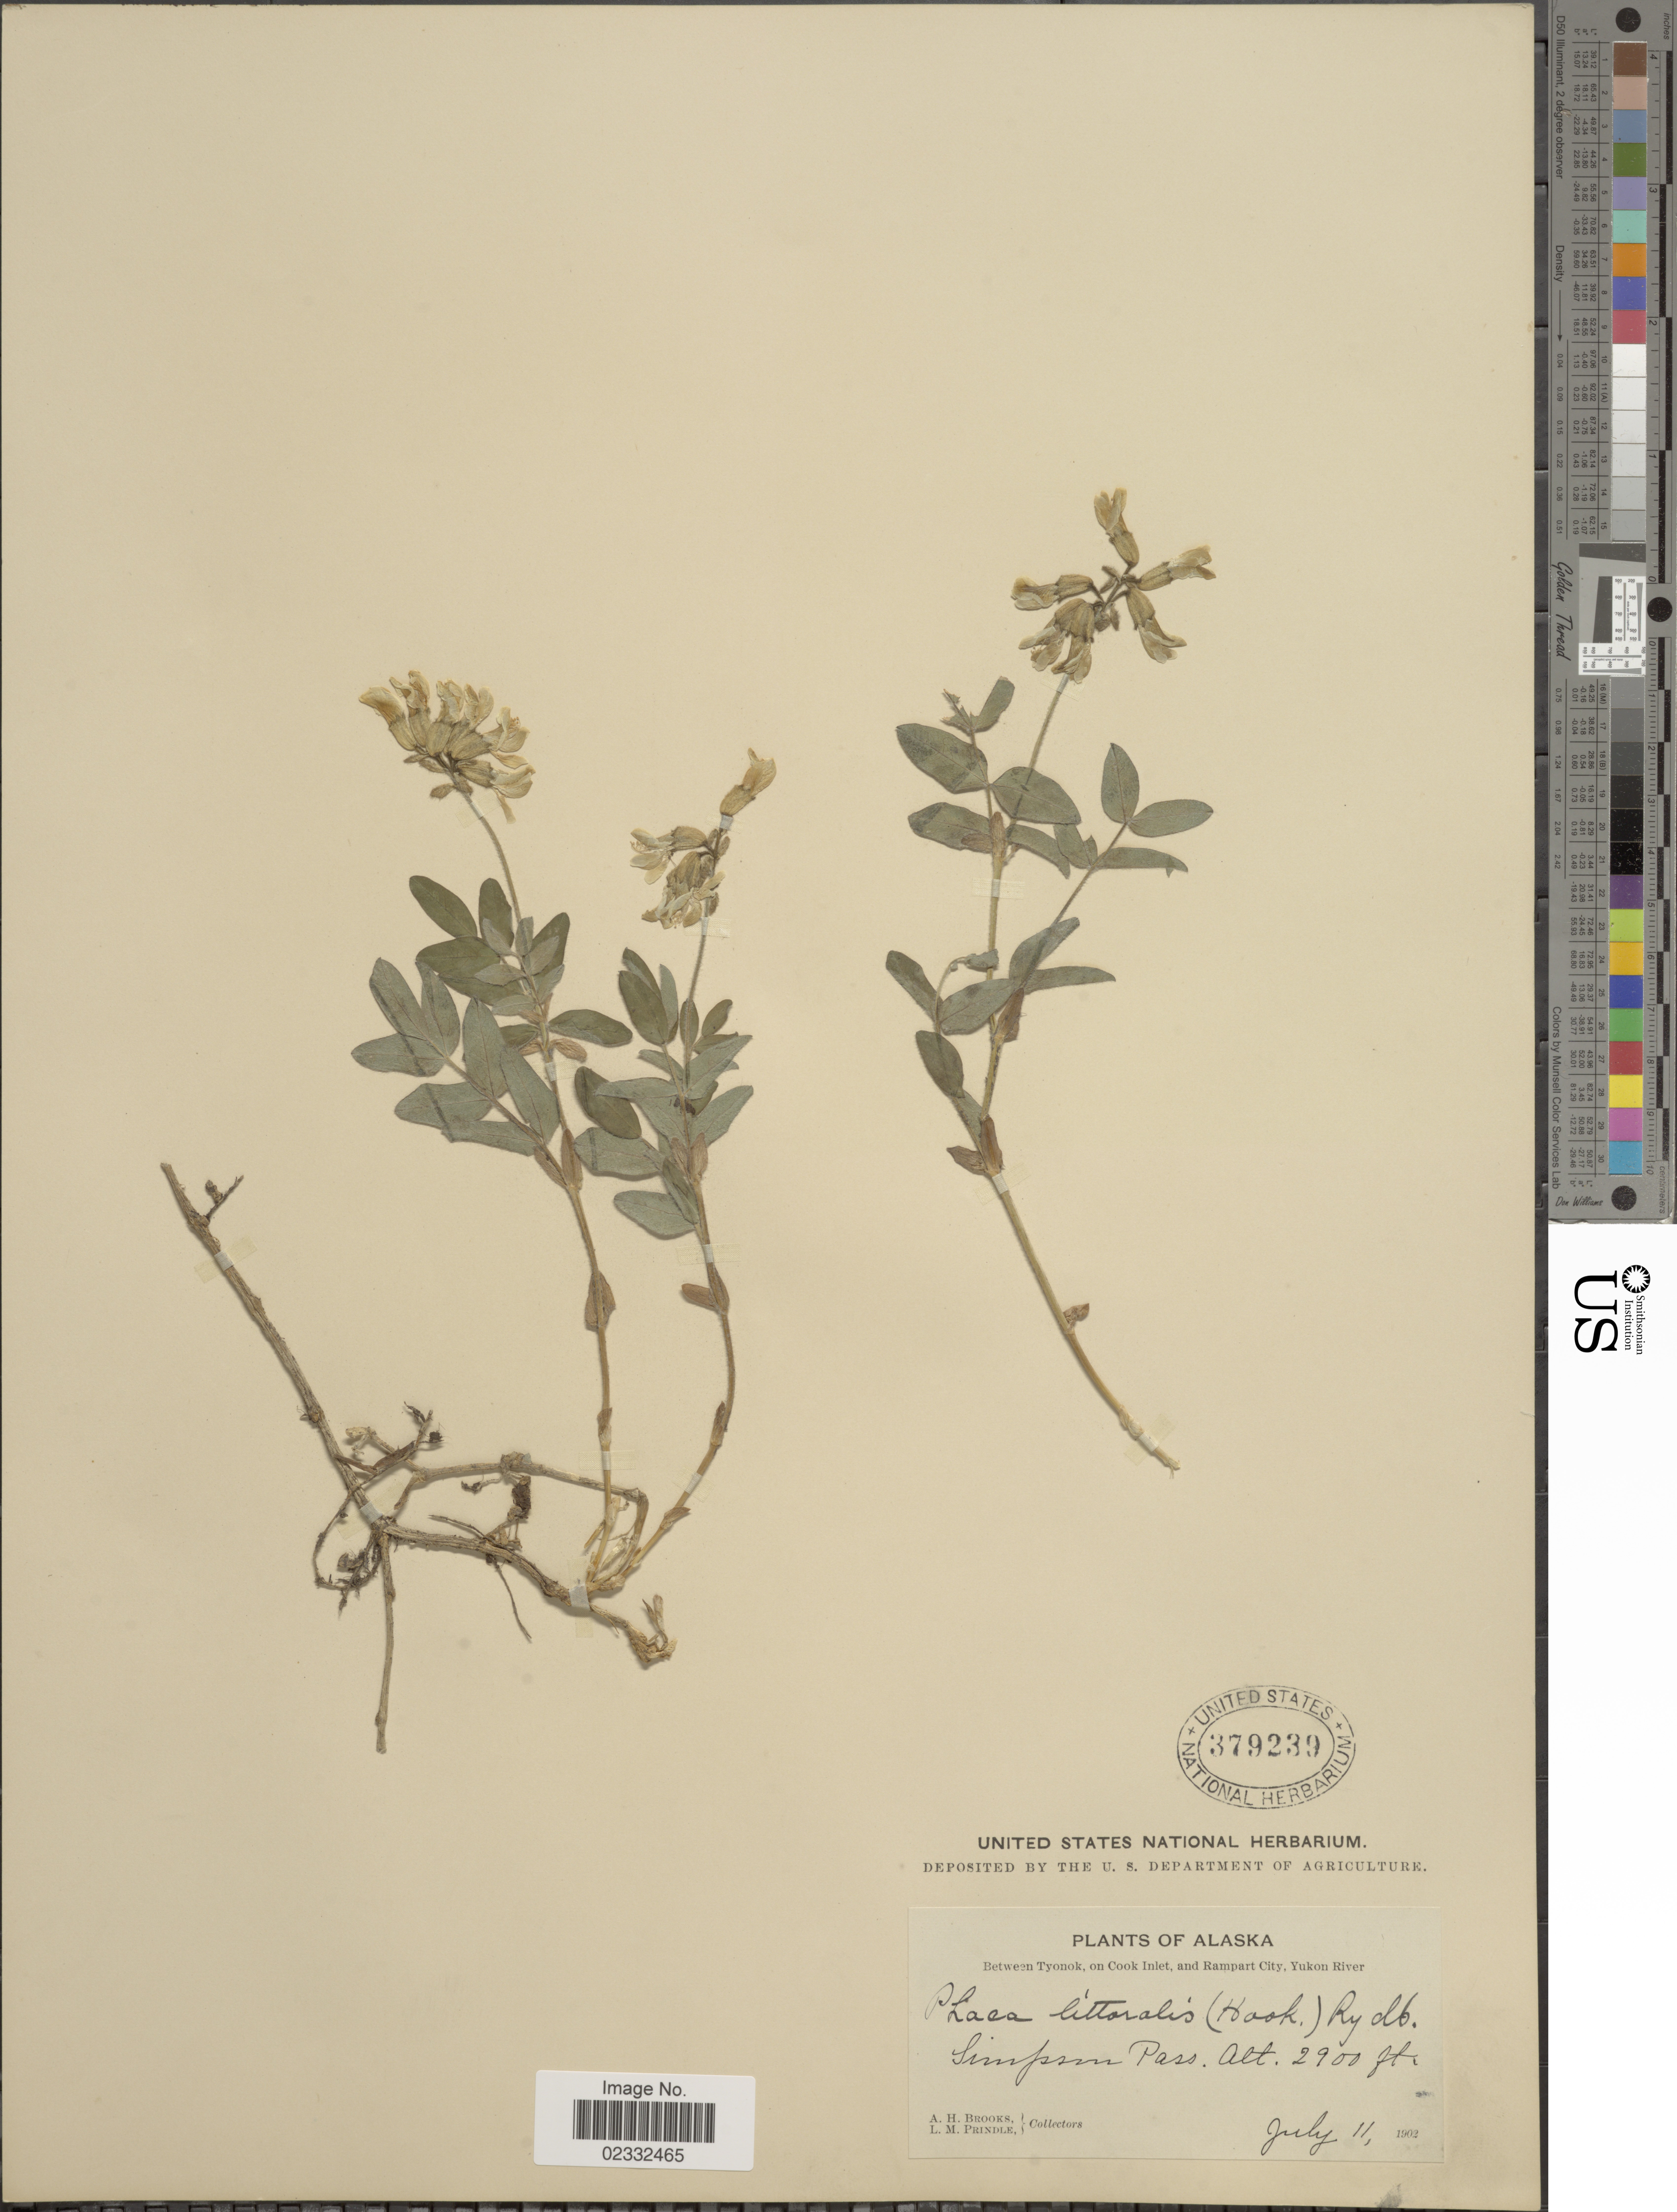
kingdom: Plantae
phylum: Tracheophyta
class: Magnoliopsida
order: Fabales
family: Fabaceae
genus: Astragalus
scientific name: Astragalus littoralis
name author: (Hook.) Coville & Standl. ex Mertie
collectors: A. Brooks & L. Prindle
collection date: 1902-07-11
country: United States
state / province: Alaska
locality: Alaska, Simpson Pass.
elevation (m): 884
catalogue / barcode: US 379239